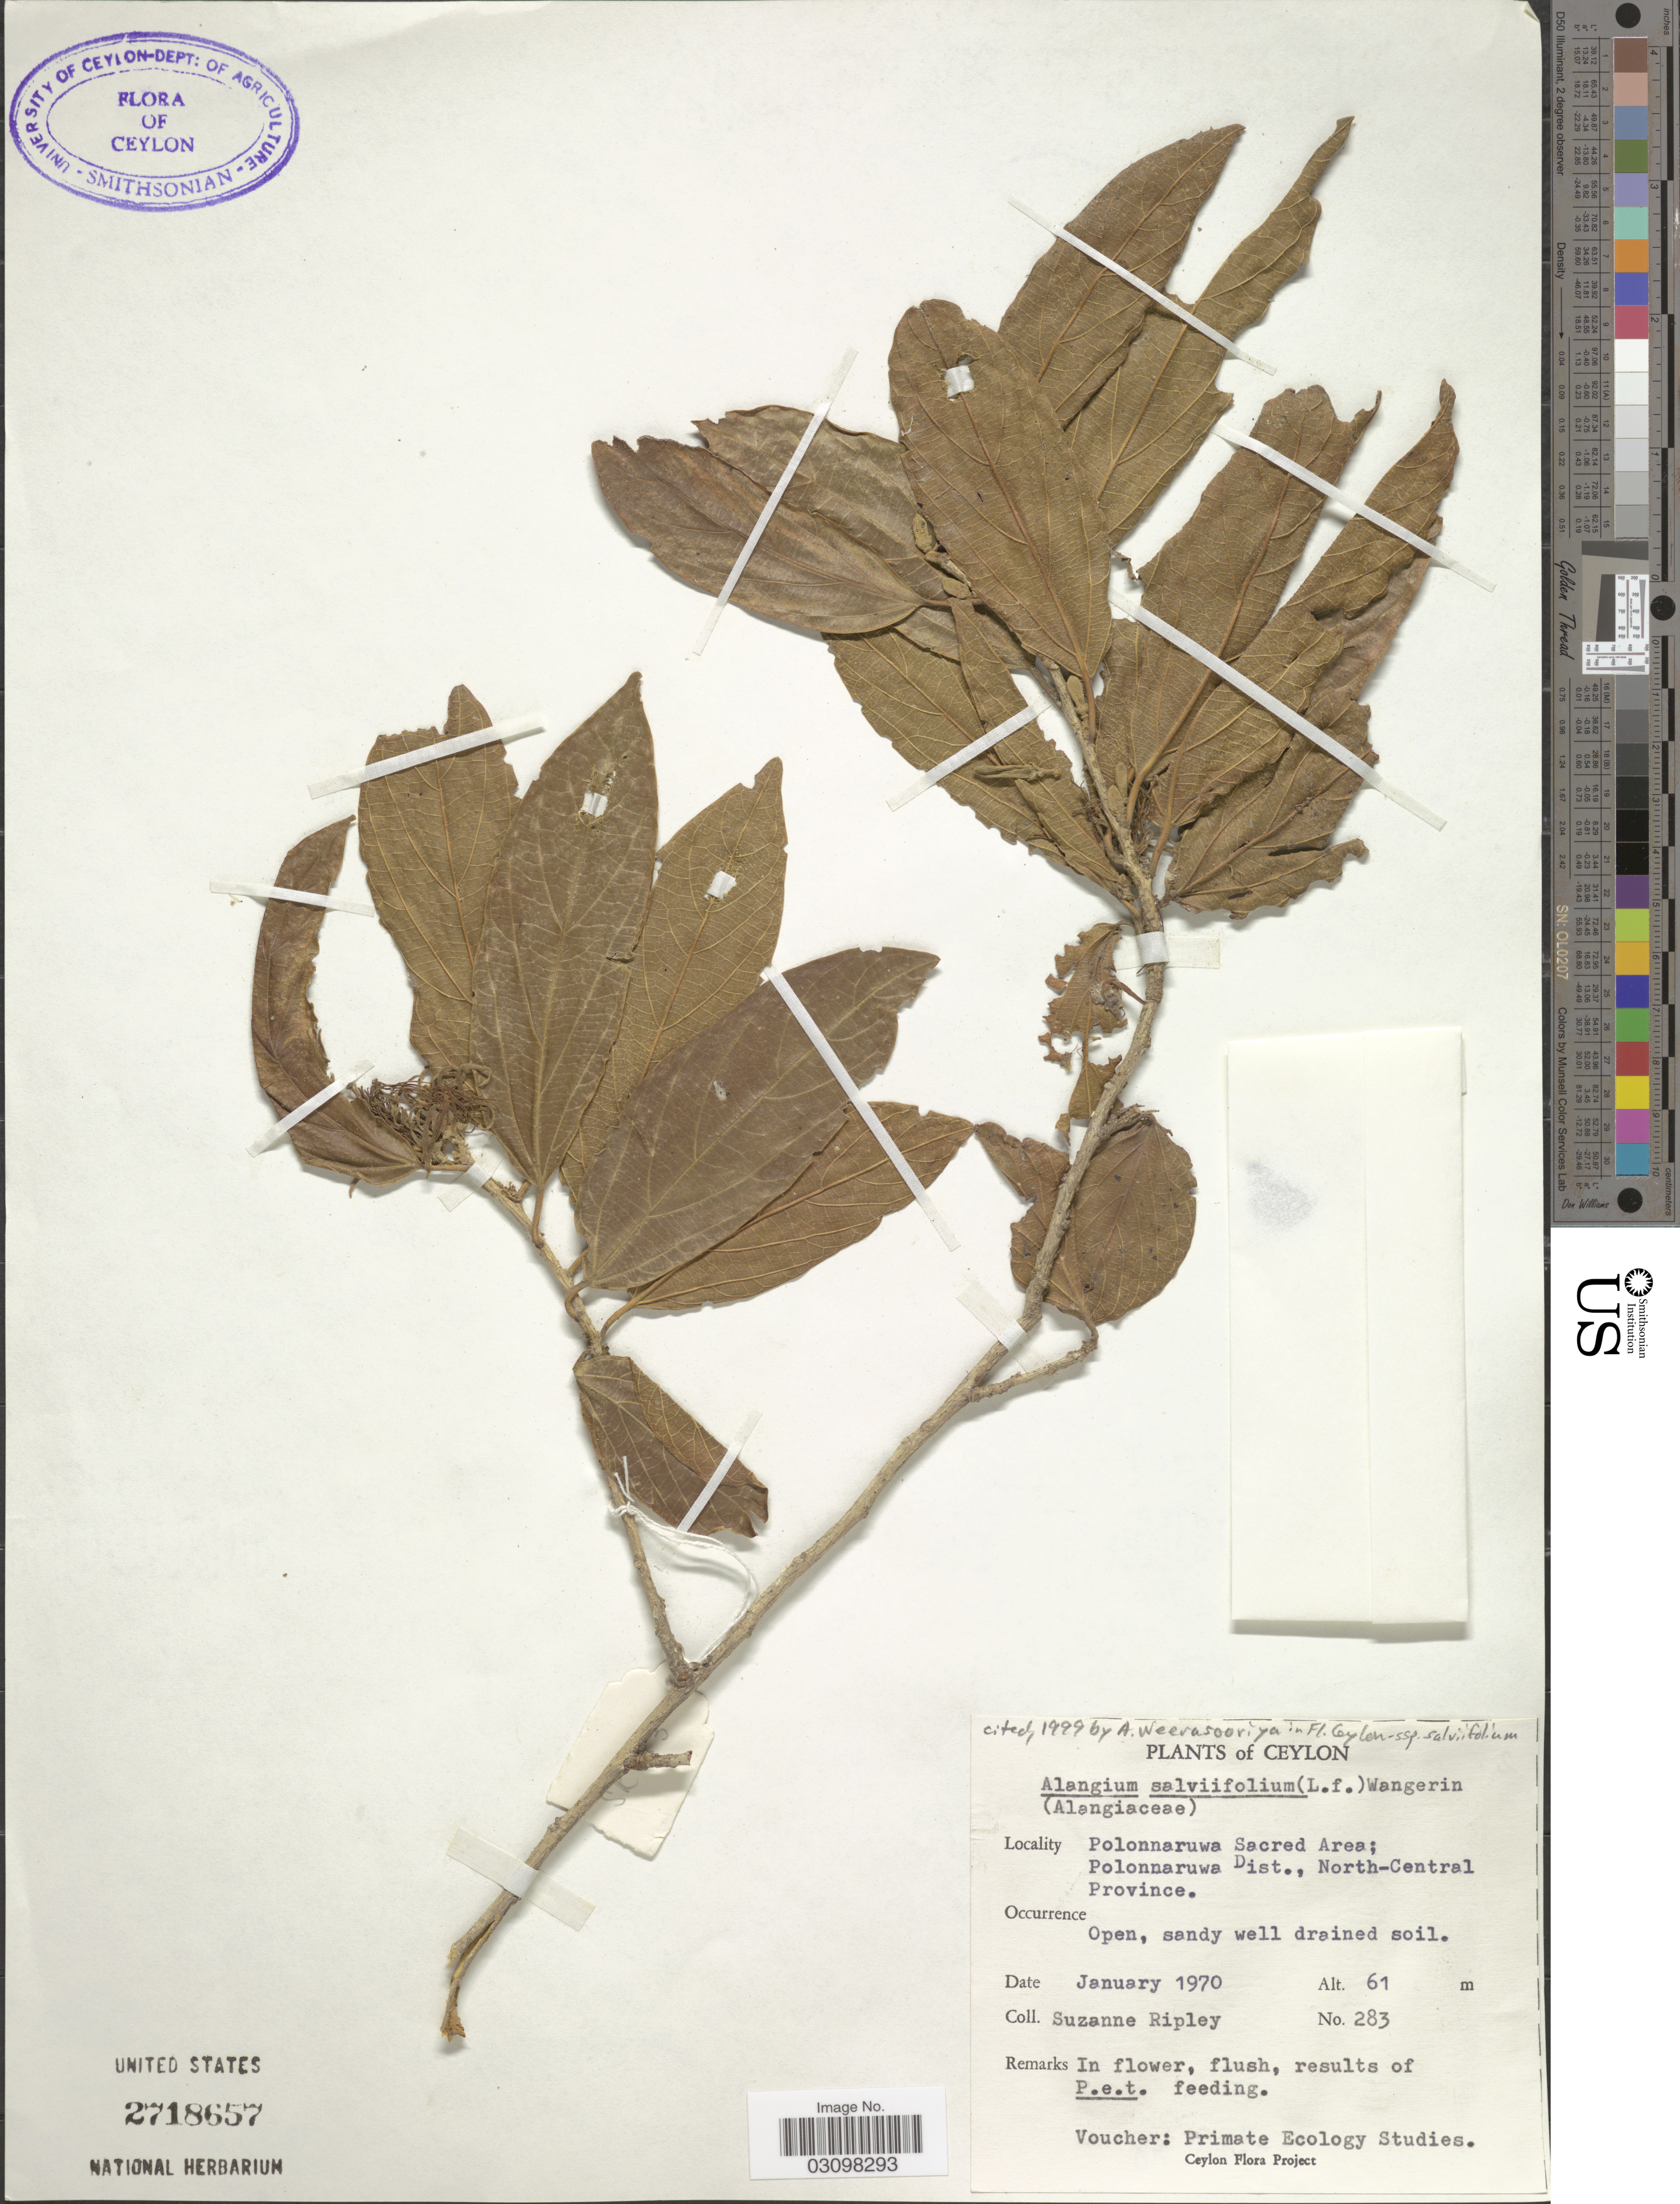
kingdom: Plantae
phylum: Tracheophyta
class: Magnoliopsida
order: Cornales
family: Cornaceae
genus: Alangium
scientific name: Alangium salviifolium subsp. salviifolium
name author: (L. f.) Wangerin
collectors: S. Ripley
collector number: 283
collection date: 1970-01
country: Sri Lanka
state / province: North Central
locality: Ceylon. Polonnaruwa Sacred Area; Polonnaruwa Dist.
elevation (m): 61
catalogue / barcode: US 2718657